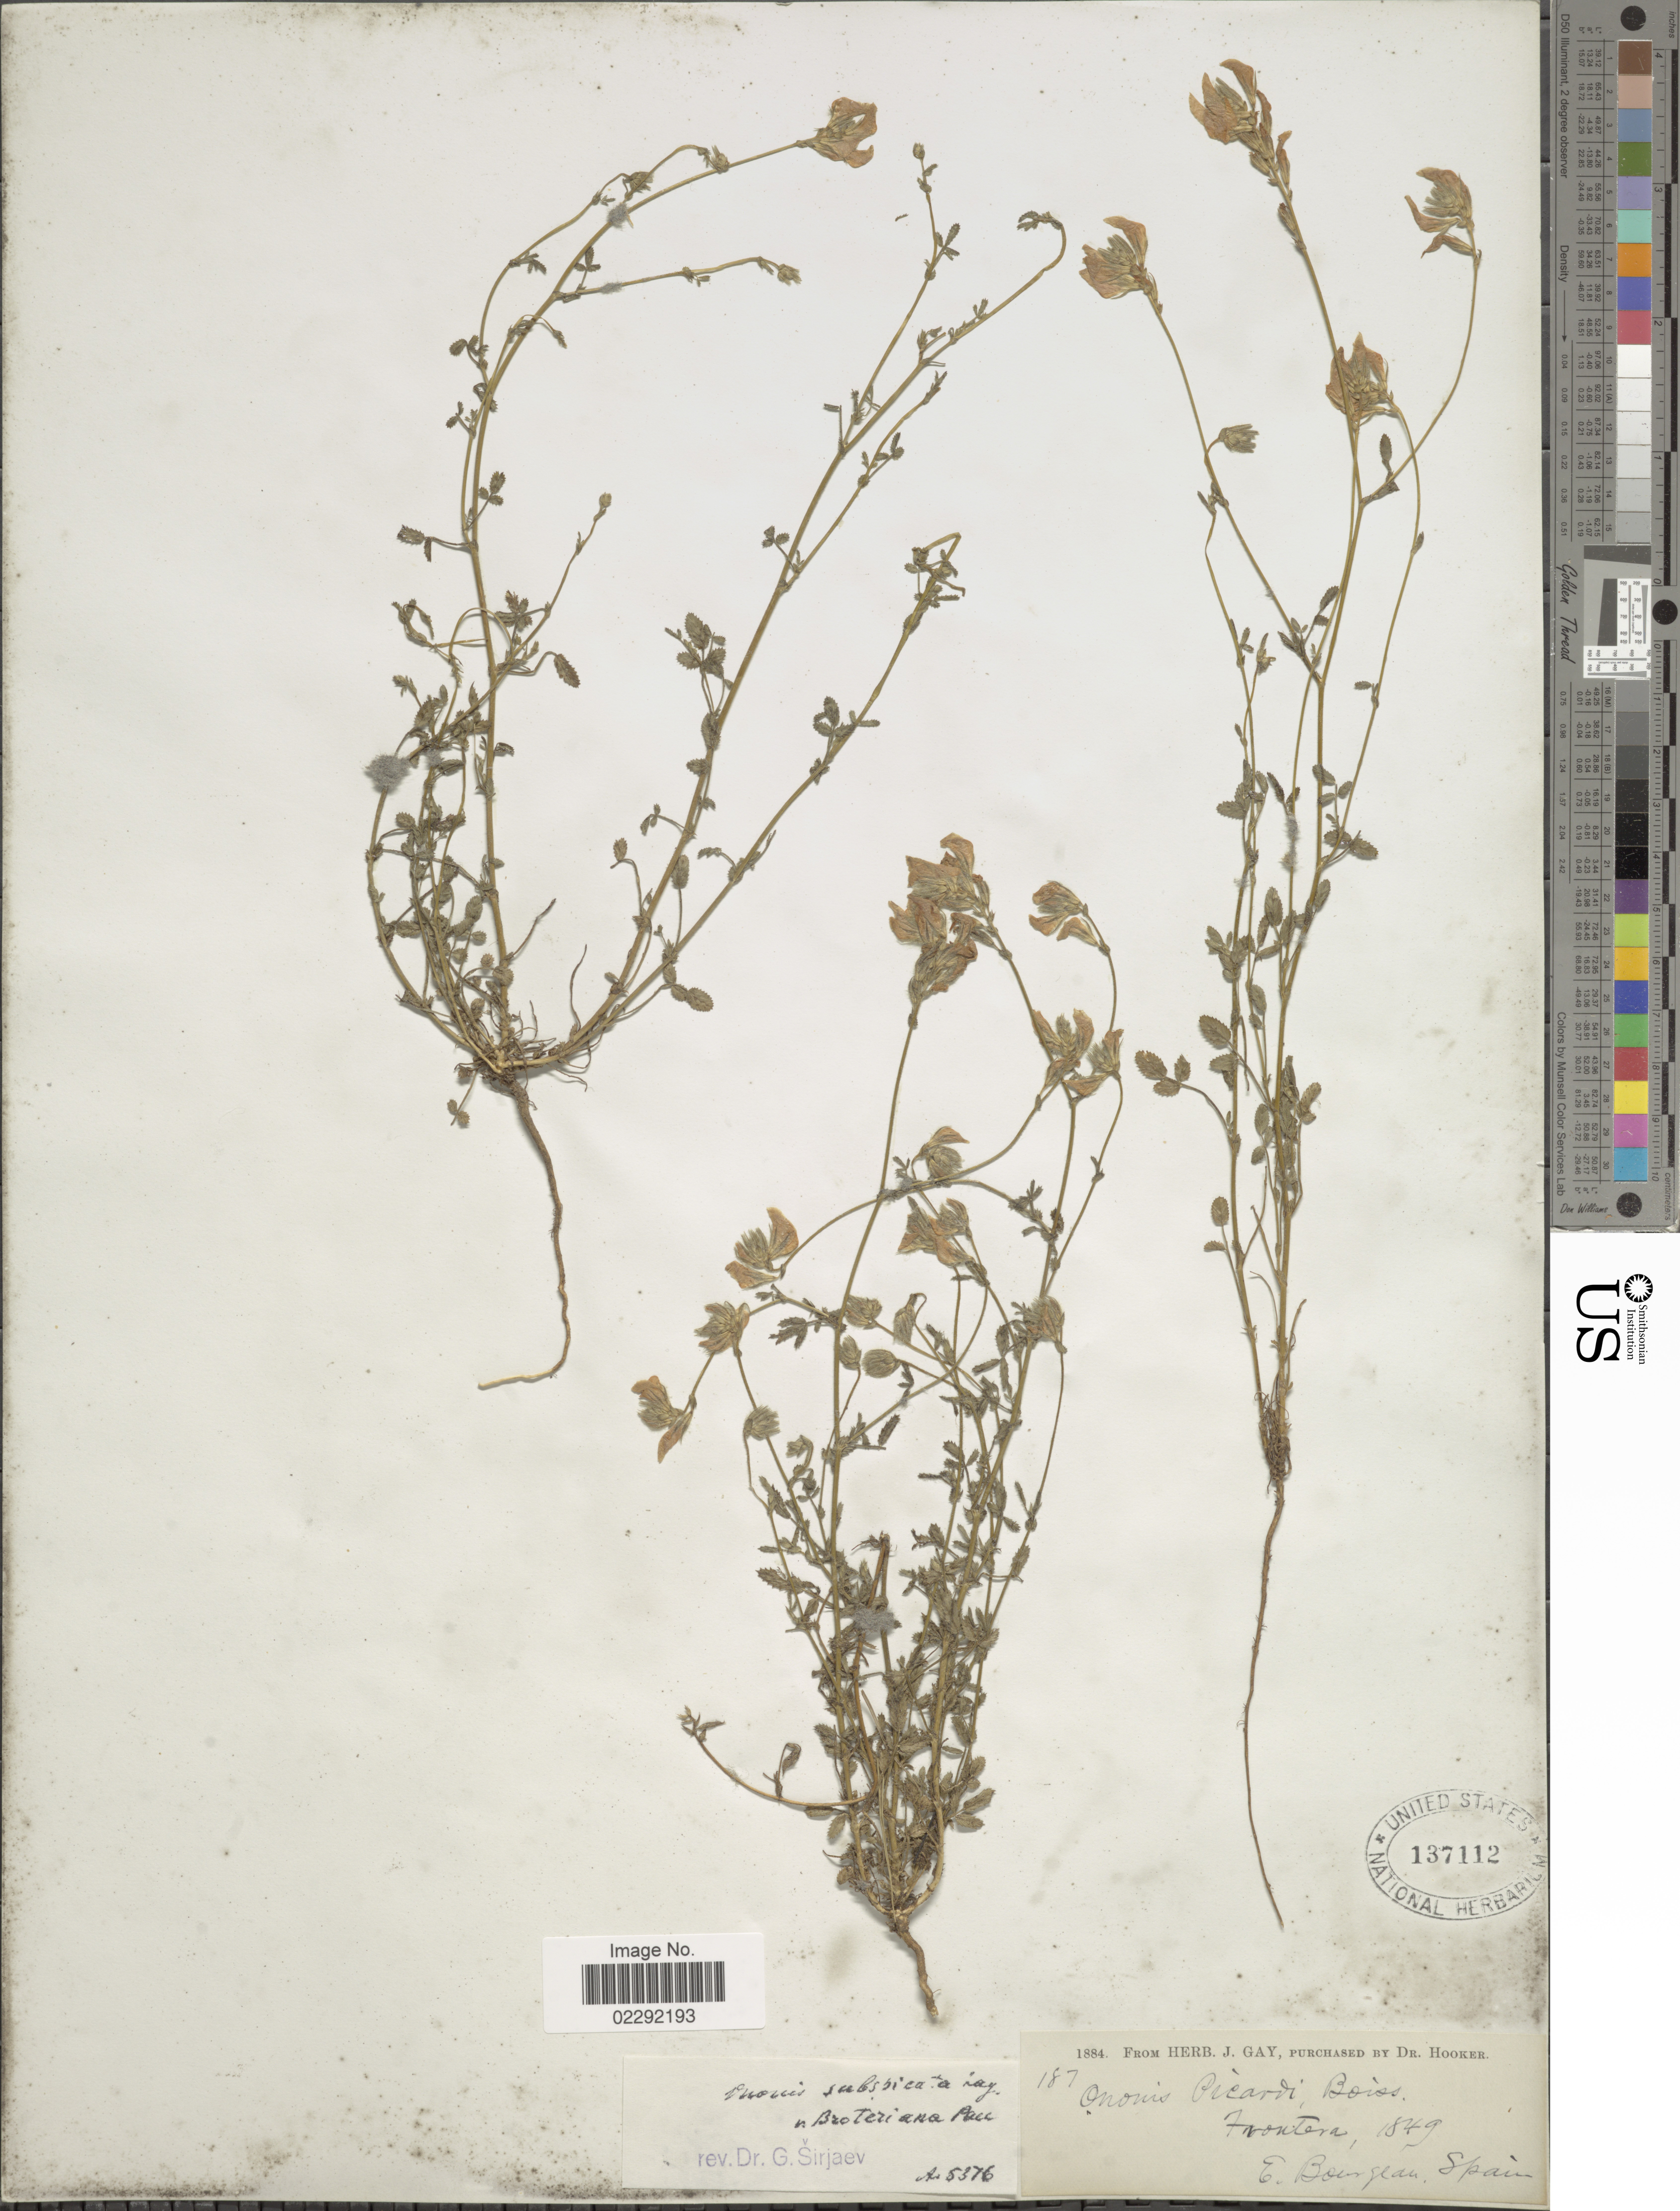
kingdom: Plantae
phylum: Tracheophyta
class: Magnoliopsida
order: Fabales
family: Fabaceae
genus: Ononis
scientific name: Ononis subspicata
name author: Lag.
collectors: -. Bourgeau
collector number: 187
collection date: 1849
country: Spain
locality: Frontera [unsure placement]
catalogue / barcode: US 137112